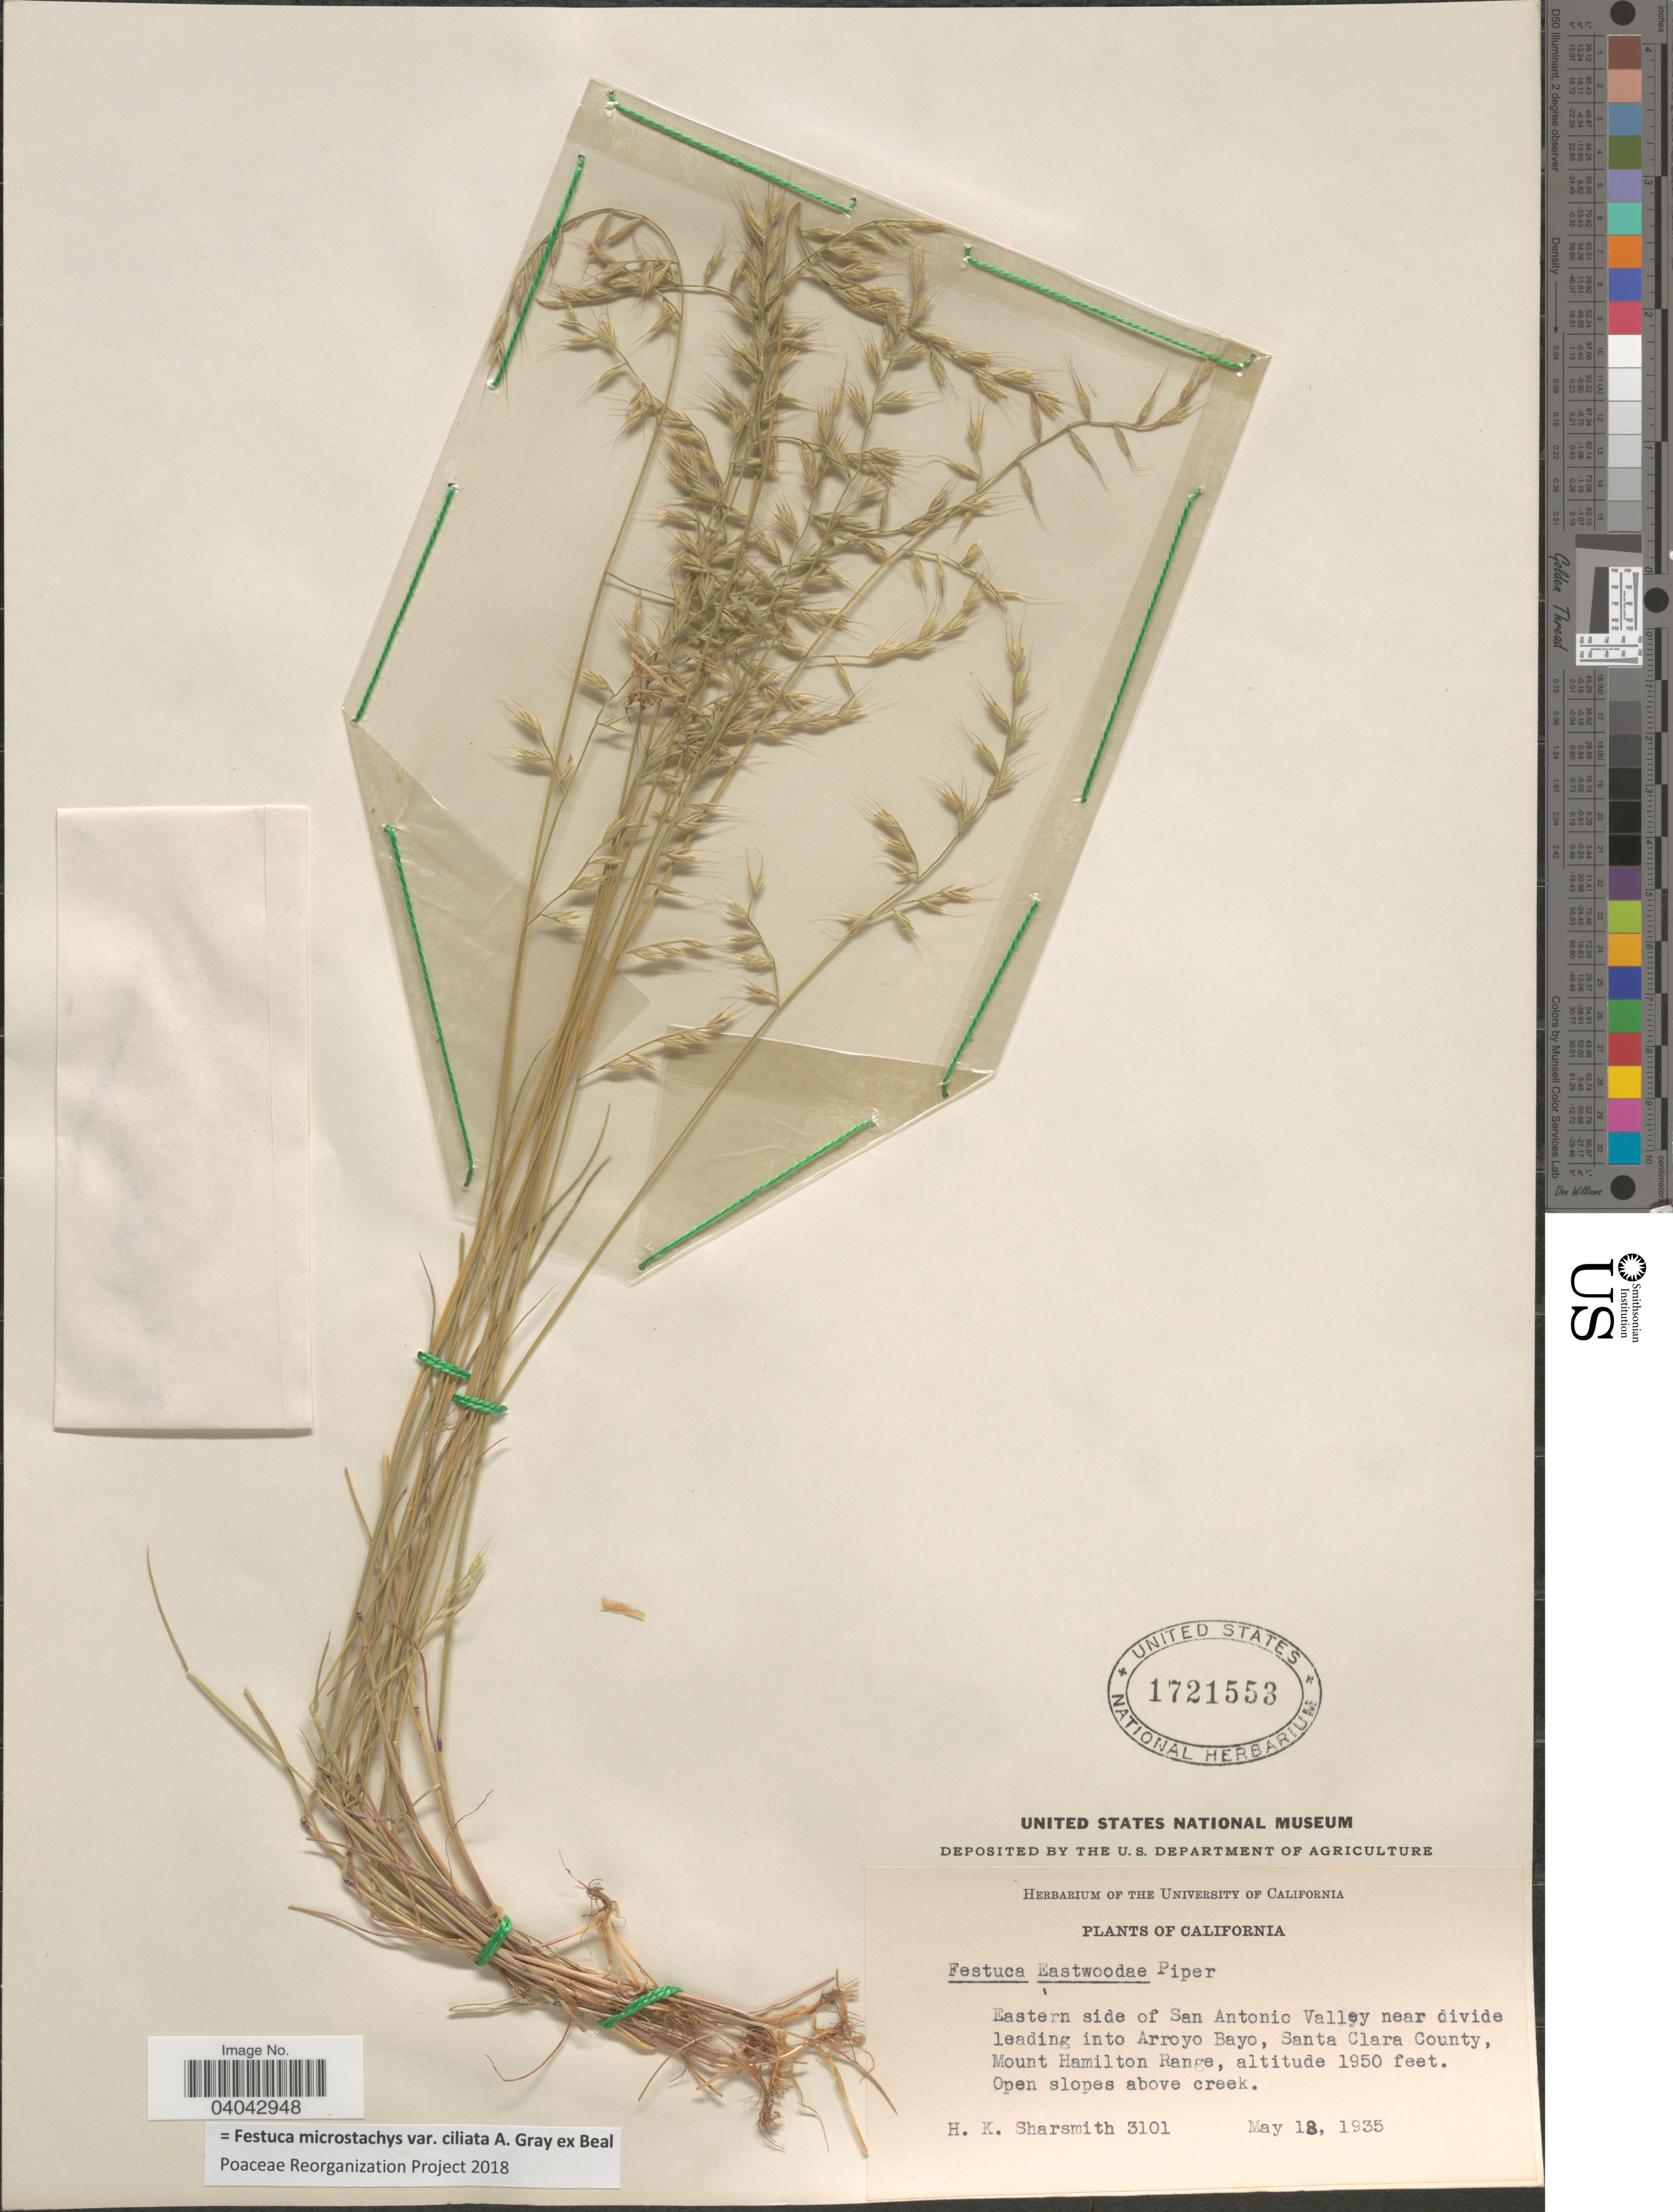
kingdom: Plantae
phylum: Tracheophyta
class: Liliopsida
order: Poales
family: Poaceae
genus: Festuca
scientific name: Festuca microstachys var. ciliata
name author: A. Gray ex W.J. Beal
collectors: H. Sharsmith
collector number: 3101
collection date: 1935-05-18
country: United States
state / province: California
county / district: Santa Clara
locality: Eastern side of San Antonio Valley near divide leading into Arroyo Bayo, Santa Clara County, Mount Hamilton Range.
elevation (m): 594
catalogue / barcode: US 1721553